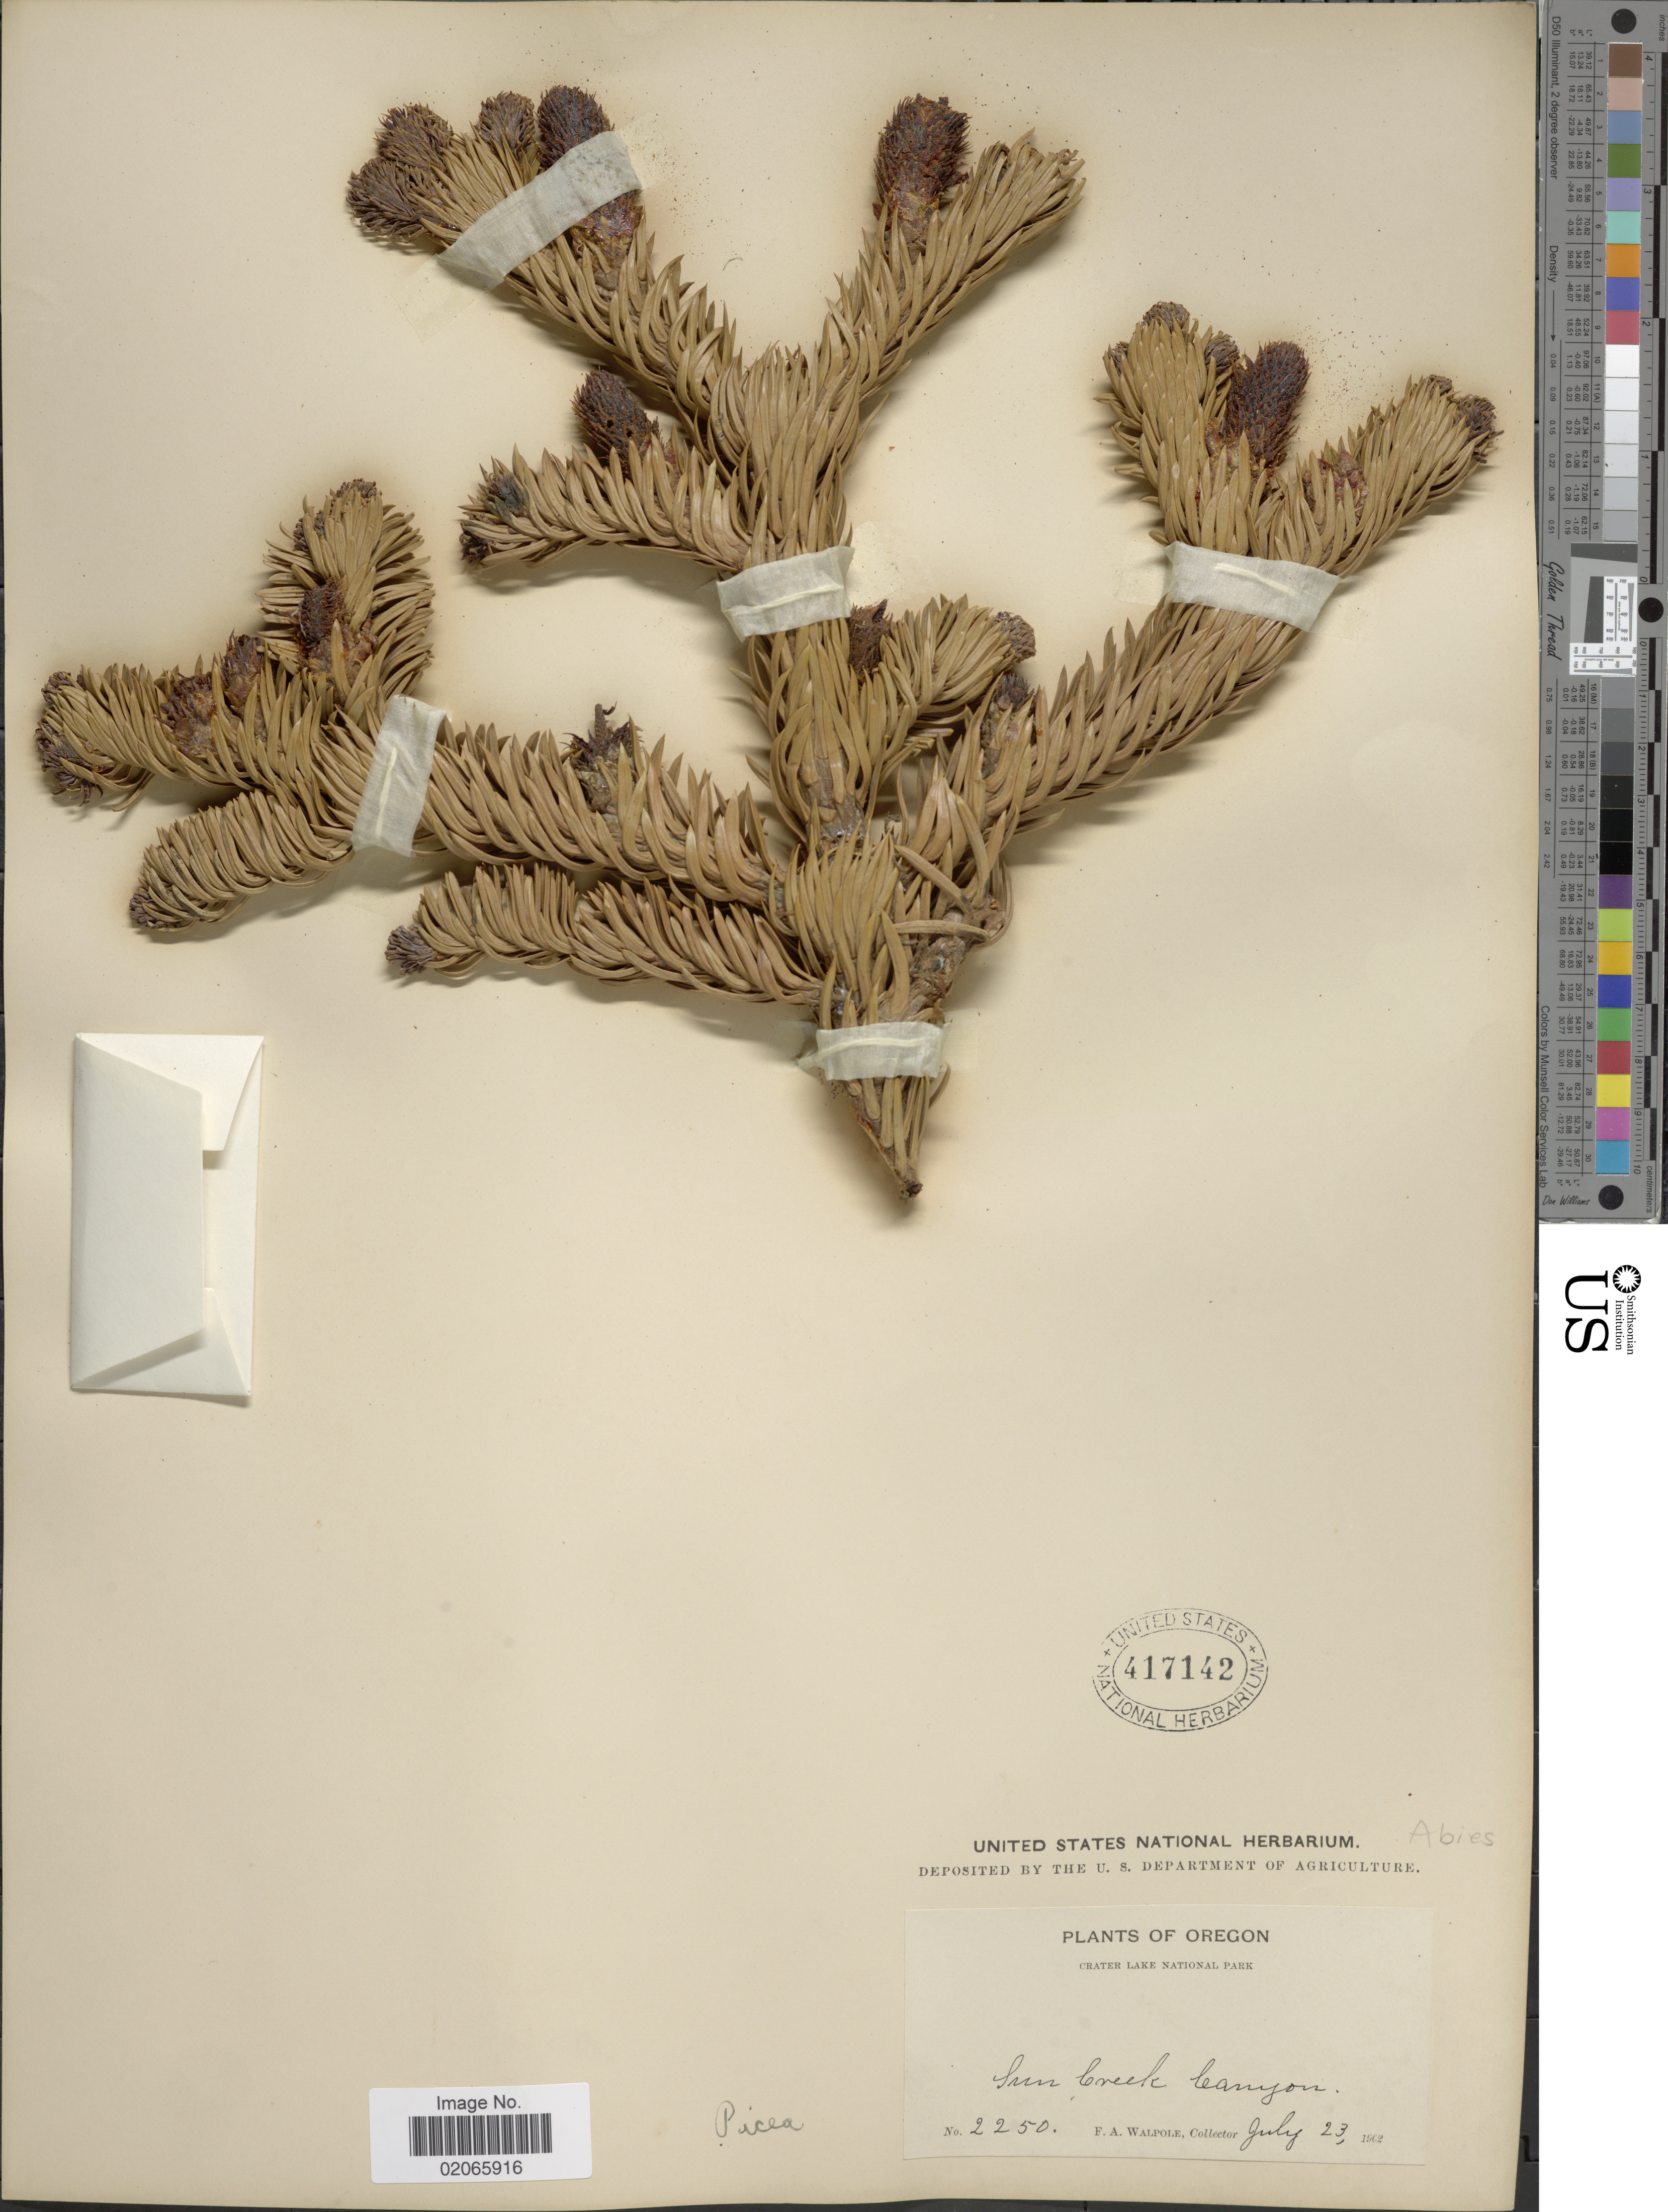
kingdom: Plantae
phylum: Tracheophyta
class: Pinopsida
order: Pinales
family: Pinaceae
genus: Abies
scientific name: Abies sp.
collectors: F. Walpole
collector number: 2250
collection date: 1902-07-23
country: United States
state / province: Oregon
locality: Crater Lake National Park. Sun Creek Canyon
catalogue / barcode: US 417142